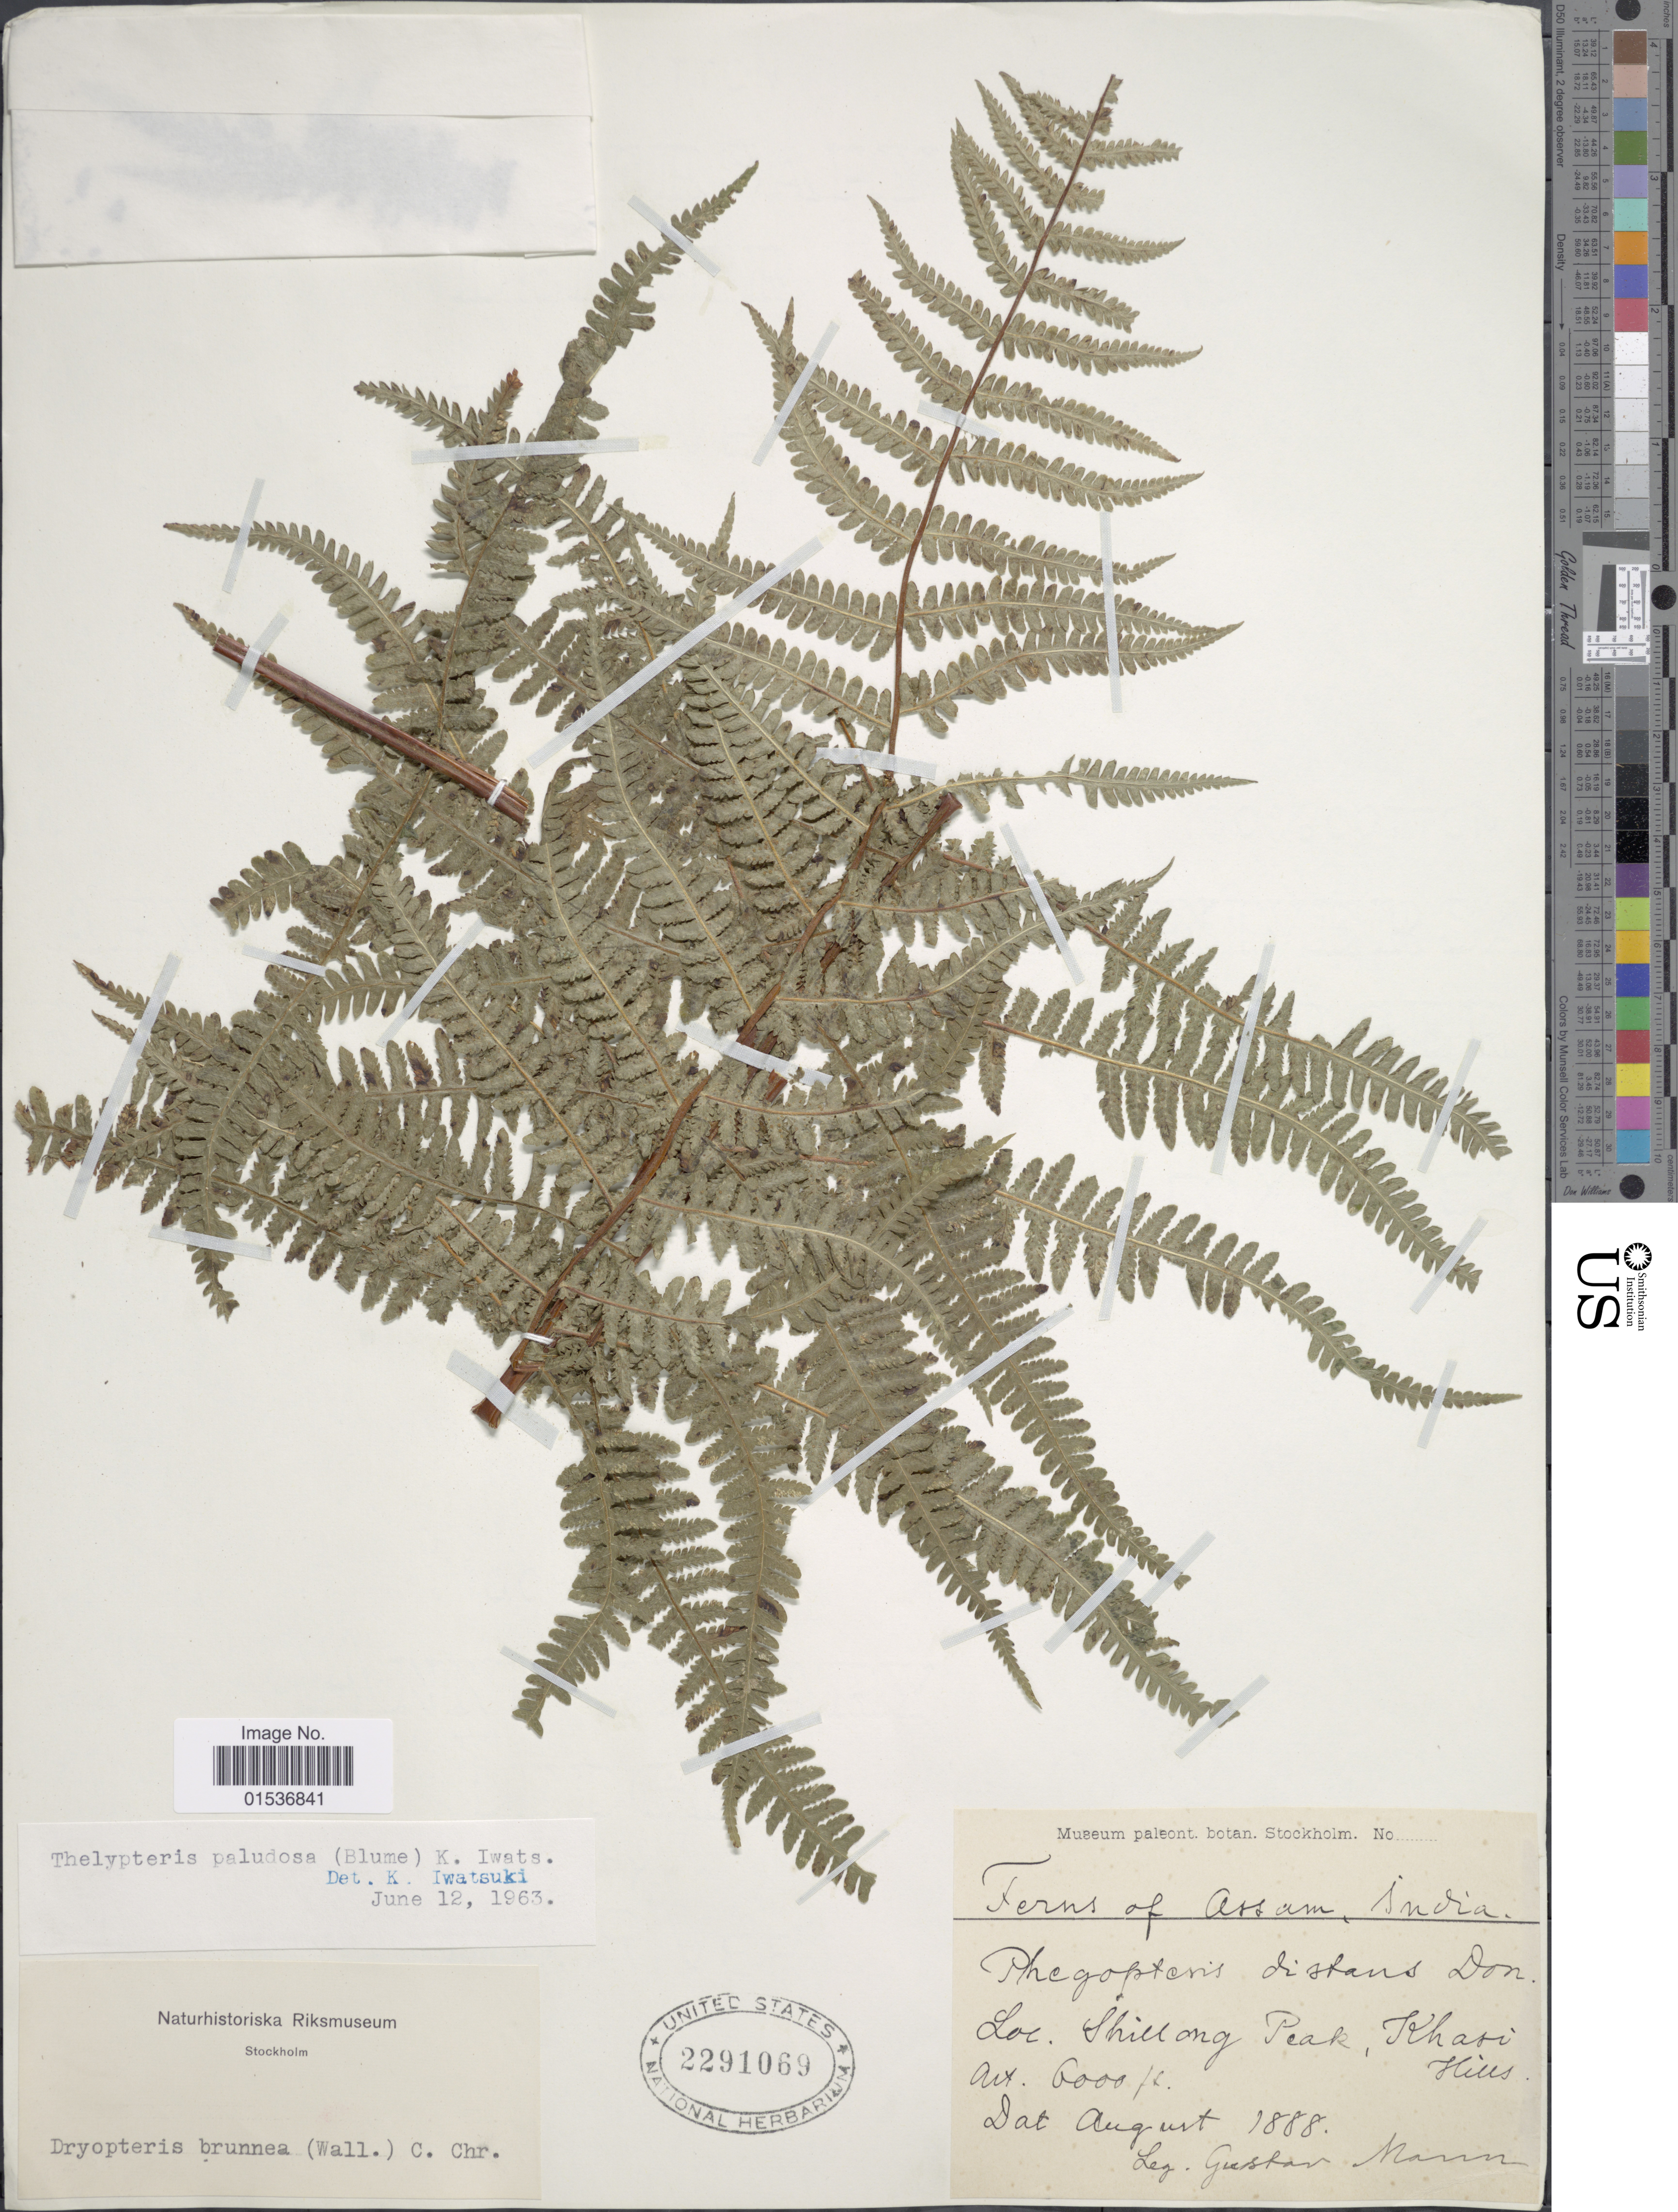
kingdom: Plantae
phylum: Tracheophyta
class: Polypodiopsida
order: Polypodiales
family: Thelypteridaceae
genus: Pseudophegopteris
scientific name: Pseudophegopteris pyrrhorachis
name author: (Kunze) Ching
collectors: G. Mann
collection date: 1888-08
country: India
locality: Shillong Peak, Khasi Hills.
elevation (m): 1829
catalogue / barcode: US 2291069